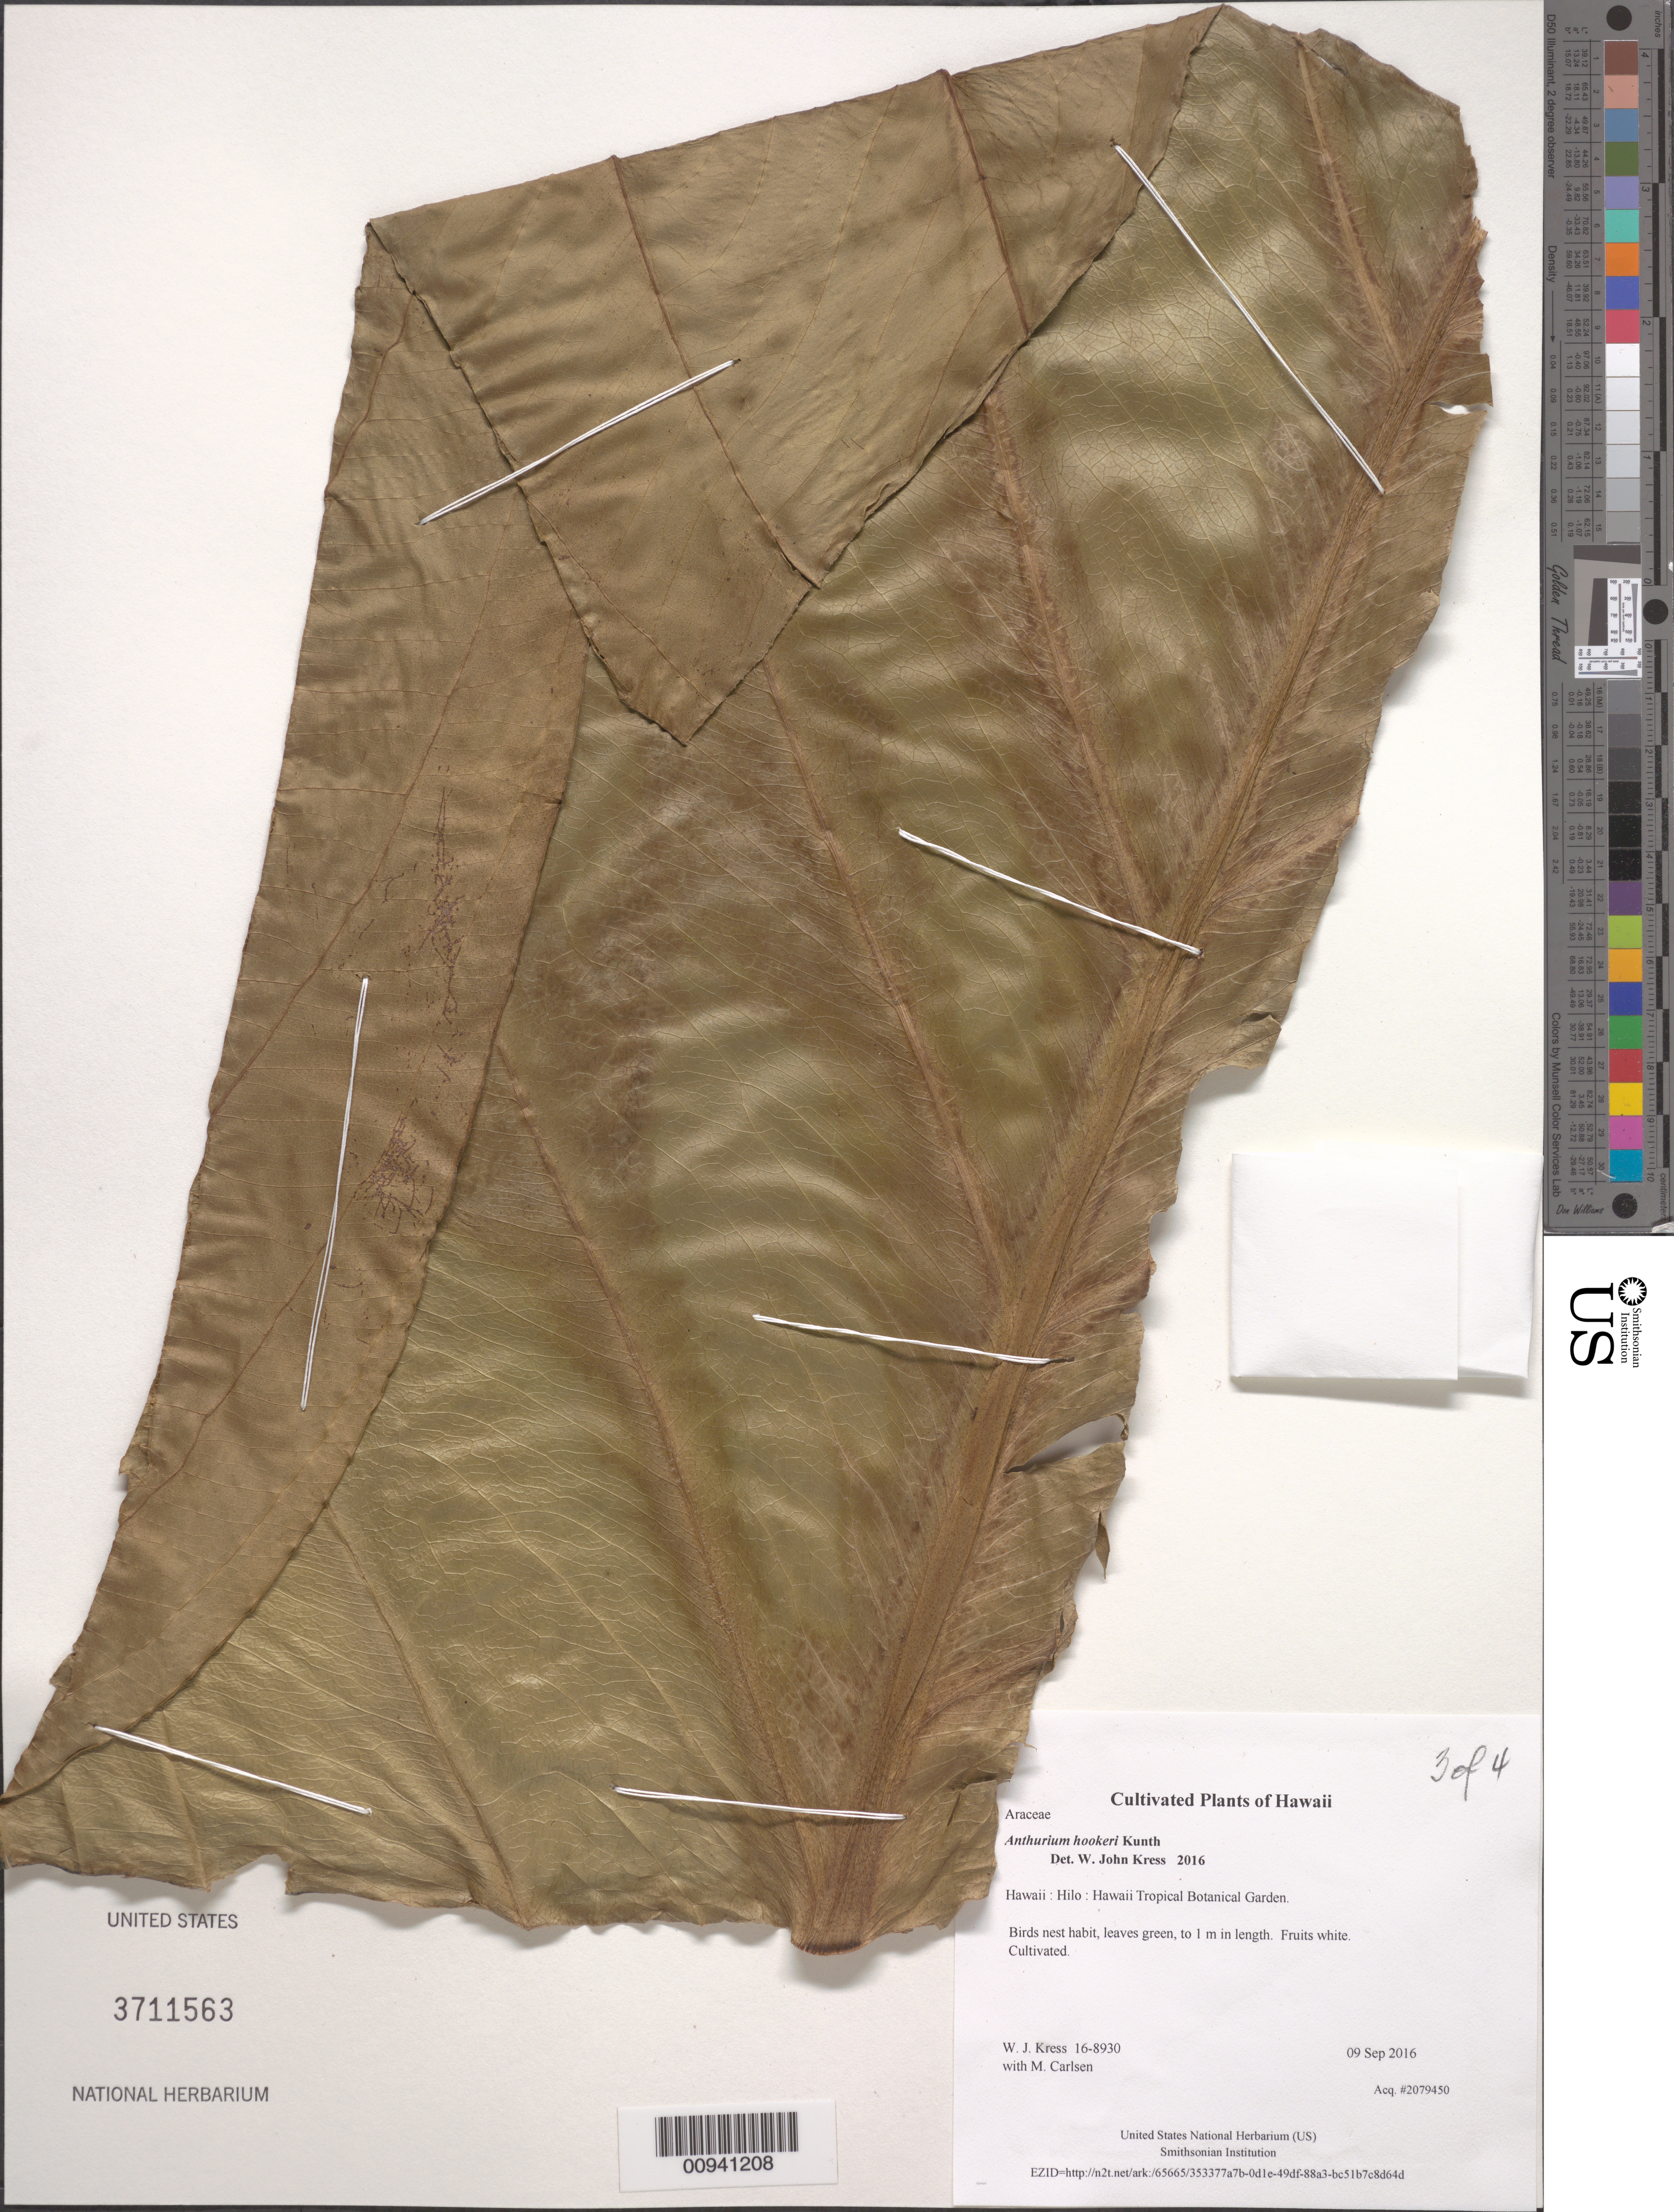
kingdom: Plantae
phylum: Tracheophyta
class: Liliopsida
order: Alismatales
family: Araceae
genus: Anthurium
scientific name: Anthurium hookeri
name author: Kunth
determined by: Kress, W. J., (US), Smithsonian Institution - National Museum of Natural History (UNITED STATES)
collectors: W. J. Kress & M. M. Carlsen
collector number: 16-8930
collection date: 2016-09-09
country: United States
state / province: Hawaii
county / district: Hawaii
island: Hawaii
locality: Hawaii Tropical Botanical Garden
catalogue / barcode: US 3711563